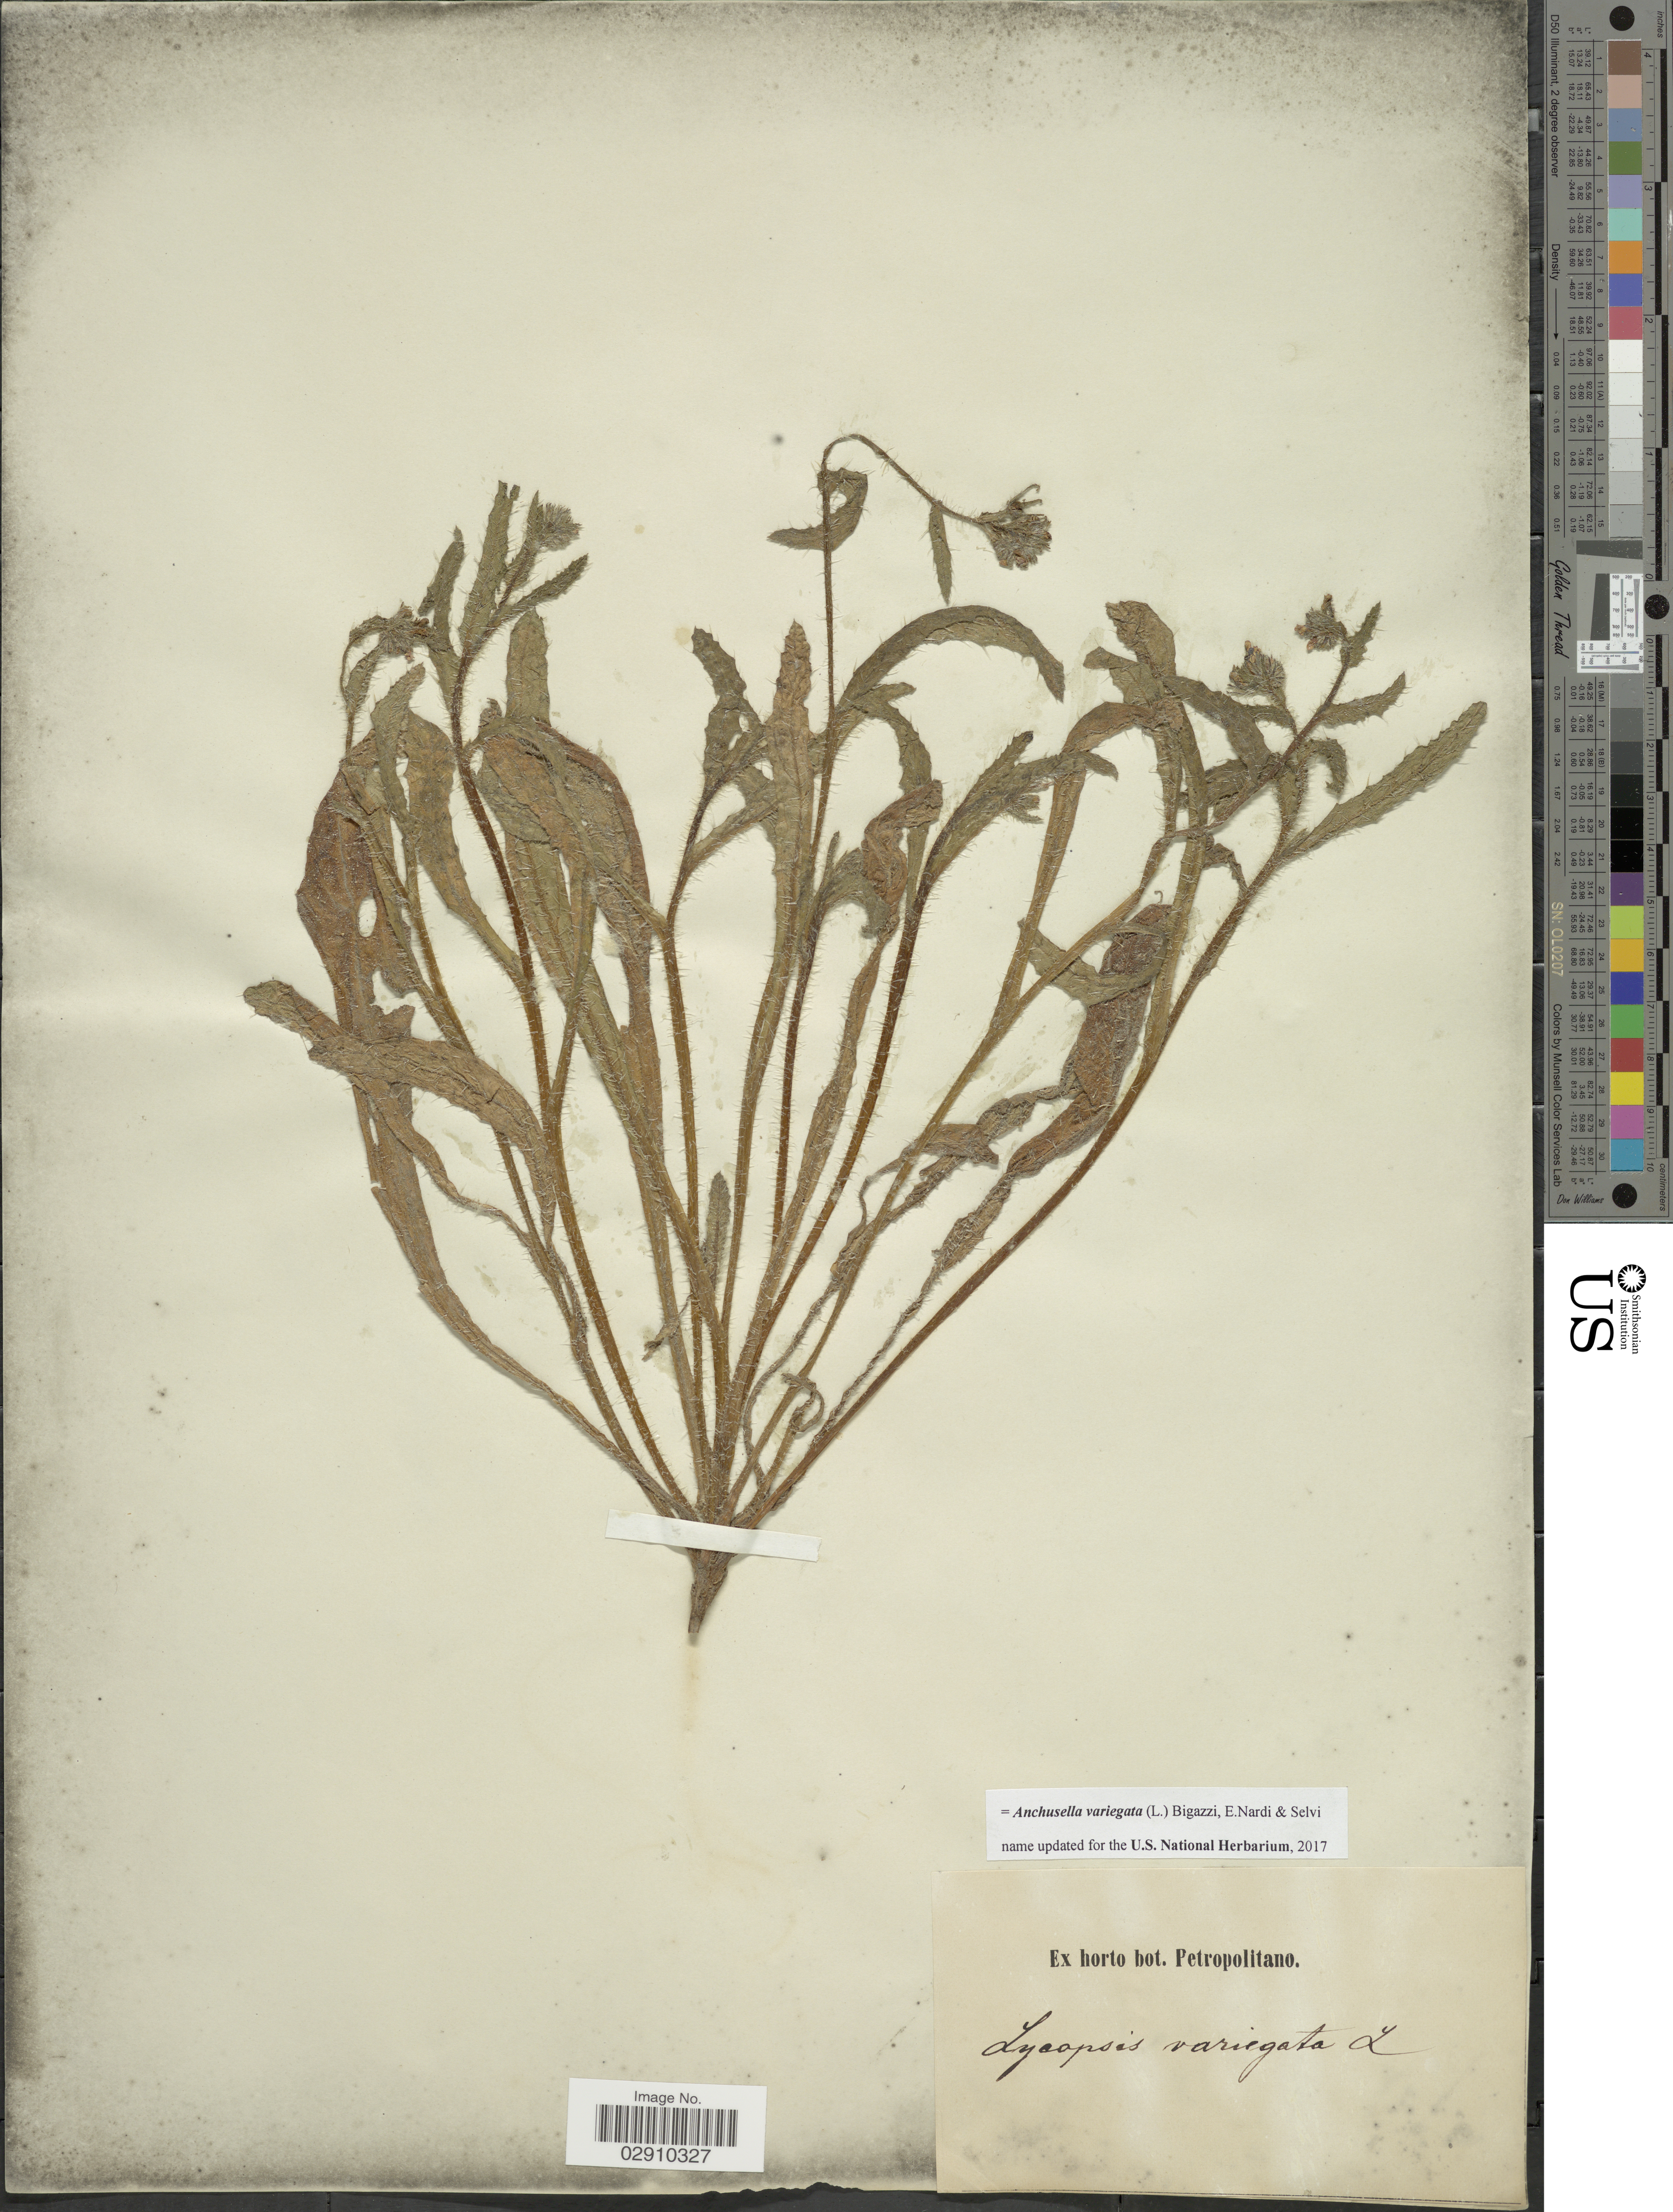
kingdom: Plantae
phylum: Tracheophyta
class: Magnoliopsida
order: Boraginales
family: Boraginaceae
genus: Anchusella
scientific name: Anchusella variegata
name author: (L.) Bigazzi et al.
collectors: ex Horto Bot. Petropolitano